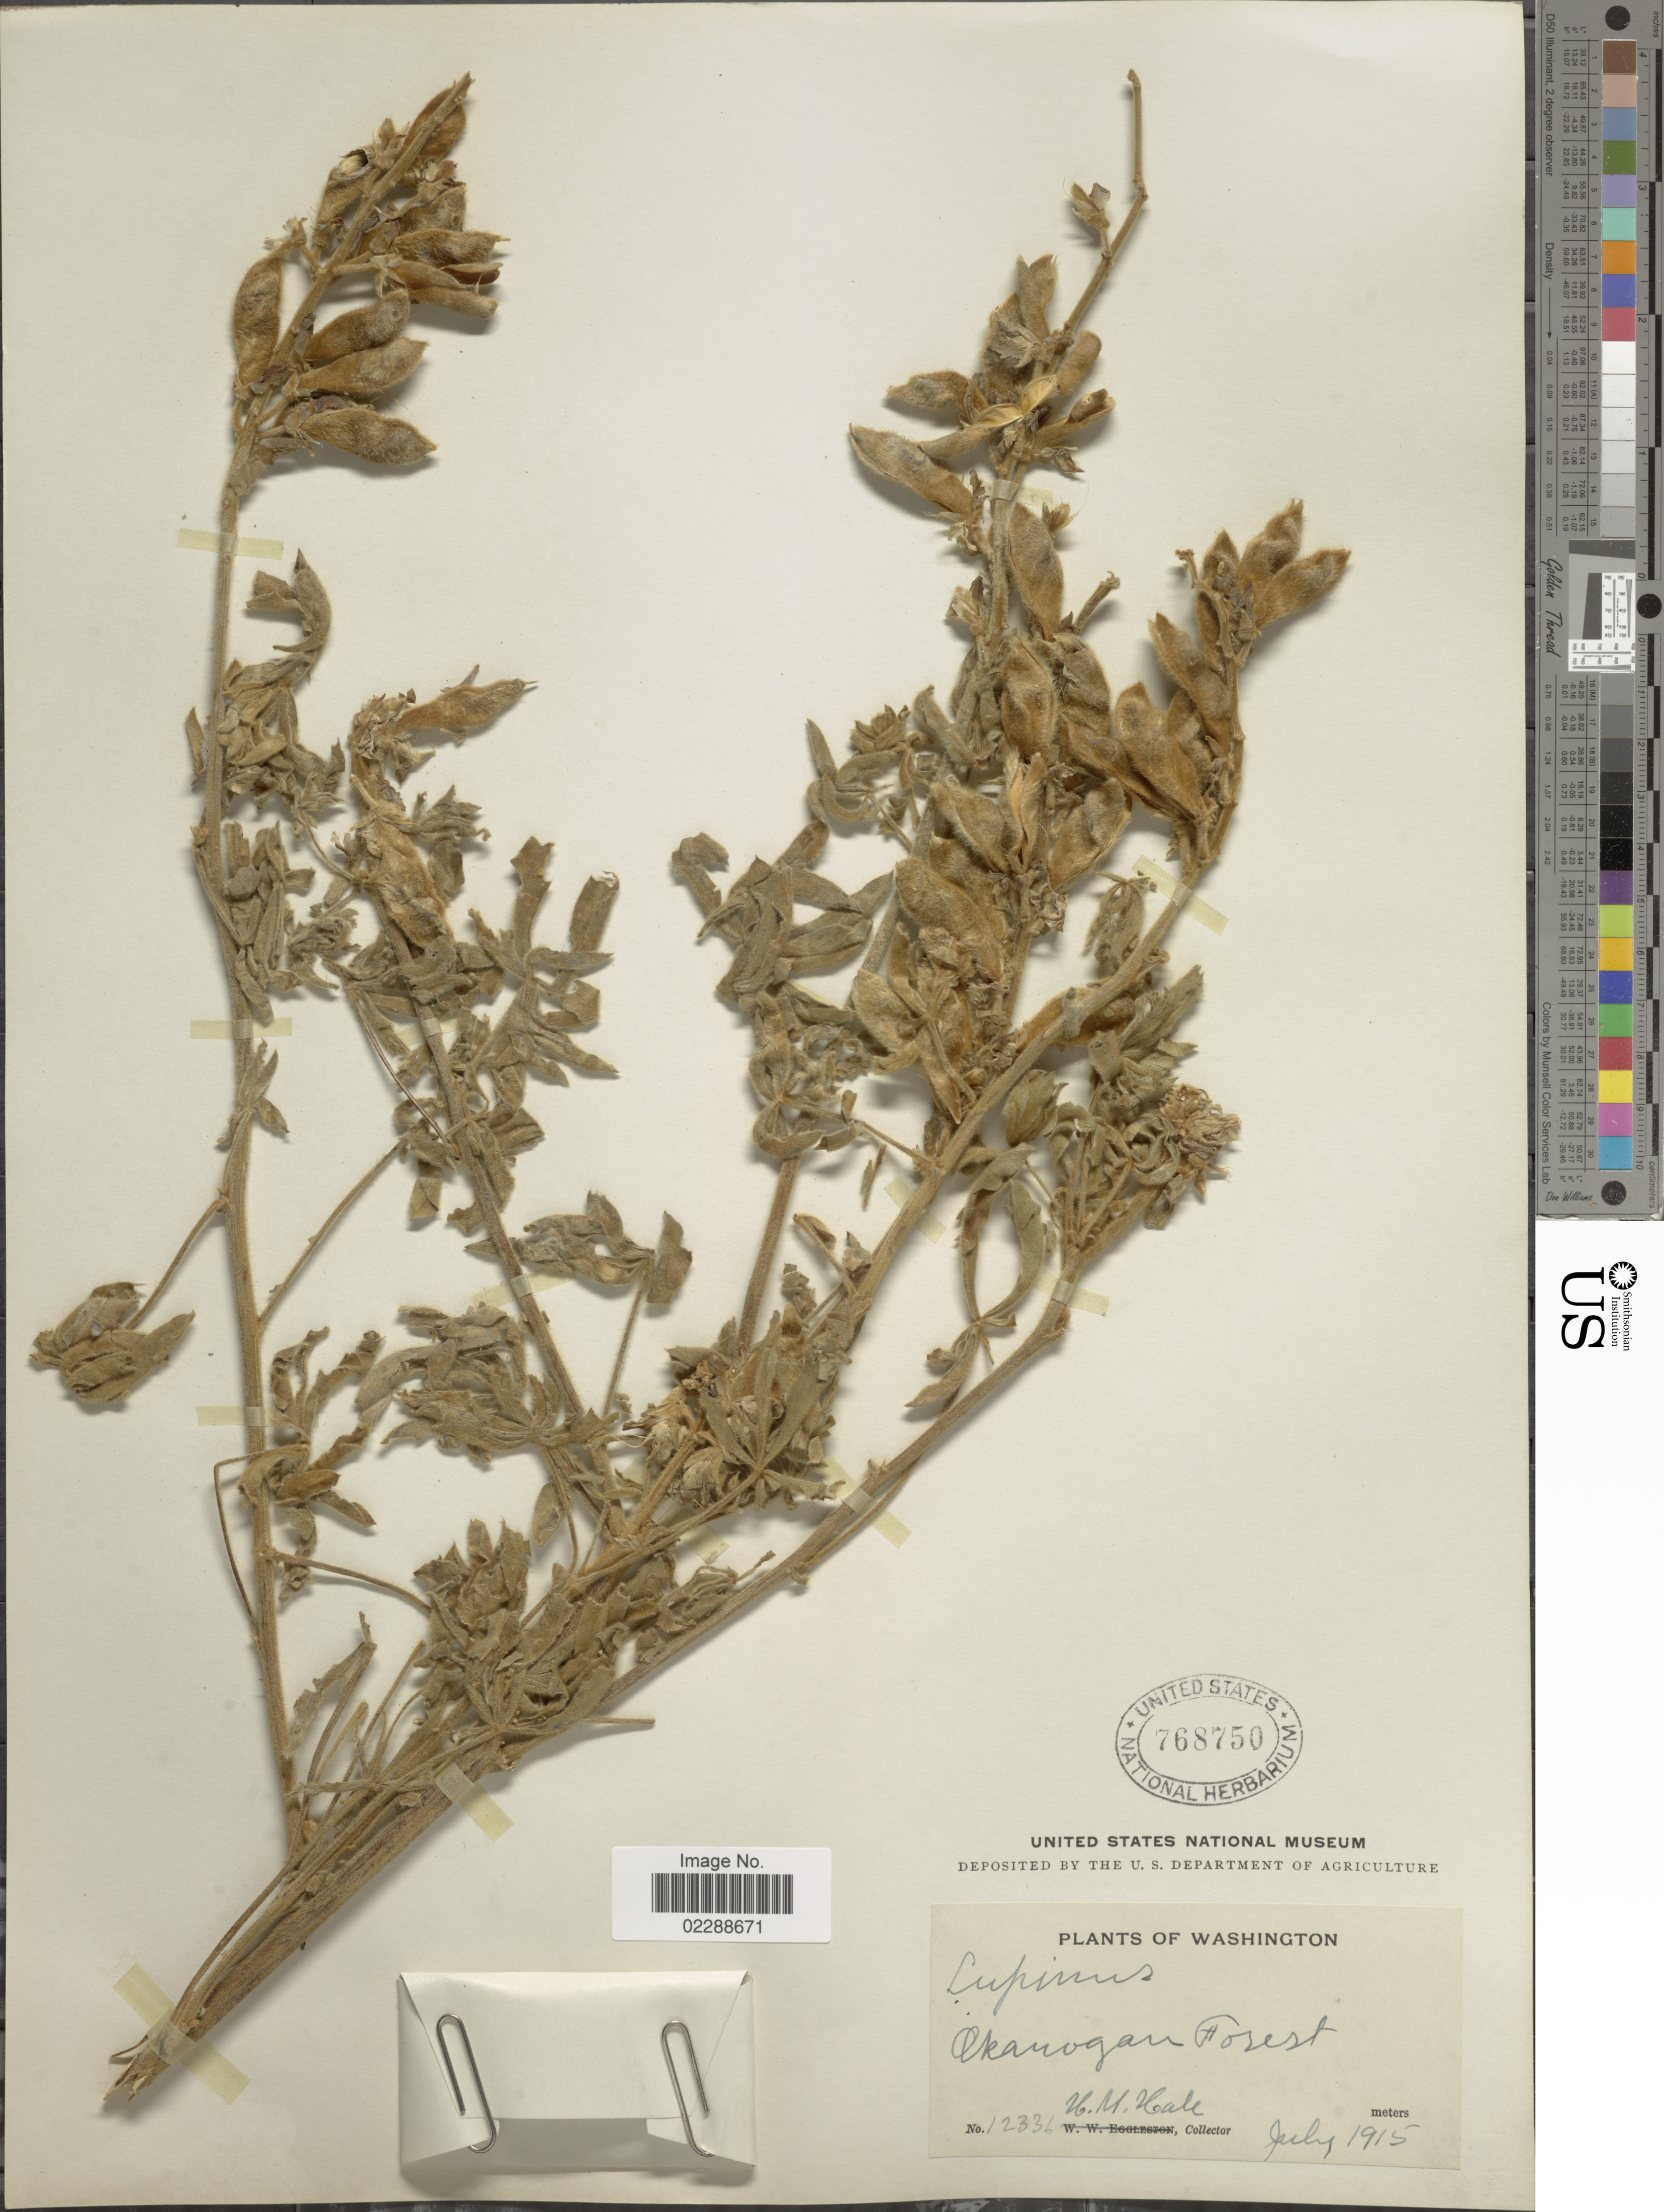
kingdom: Plantae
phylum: Tracheophyta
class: Magnoliopsida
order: Fabales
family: Fabaceae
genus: Lupinus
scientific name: Lupinus sp.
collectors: H. M. Hale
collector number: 12336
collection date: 1915-07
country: United States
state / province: Washington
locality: Okanogan Forest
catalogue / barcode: US 768750